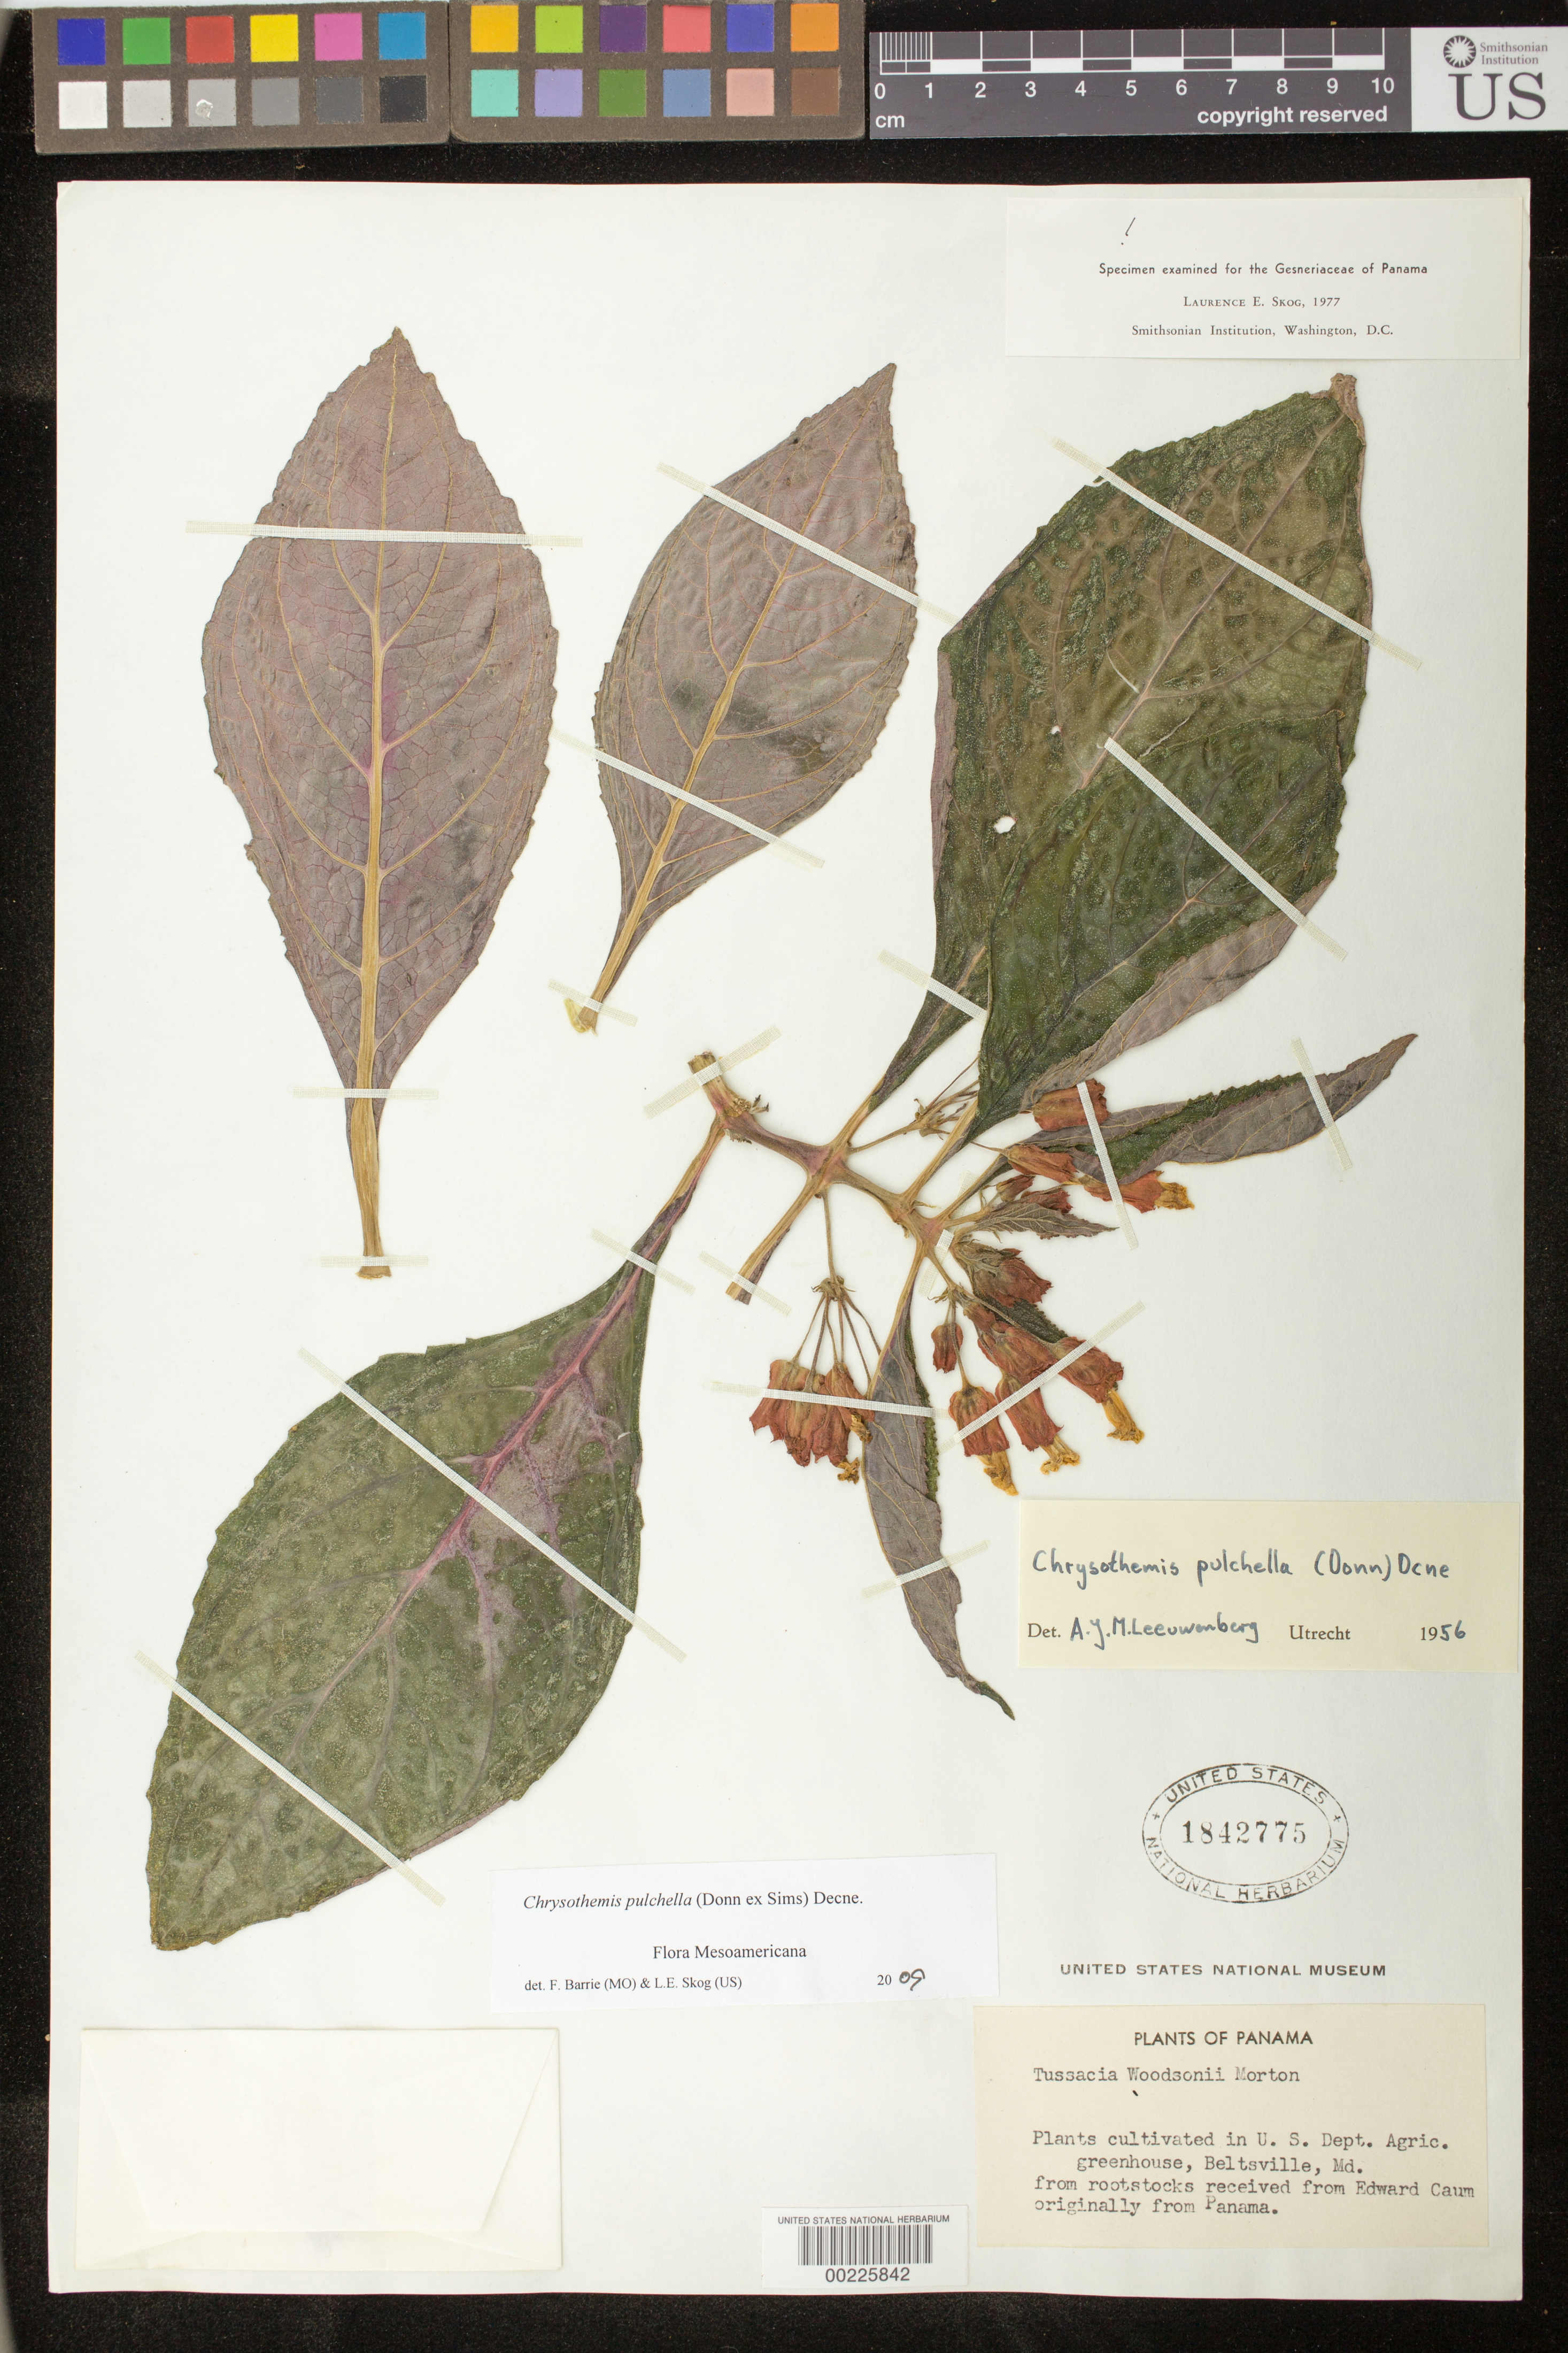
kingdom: Plantae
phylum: Tracheophyta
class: Magnoliopsida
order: Lamiales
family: Gesneriaceae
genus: Chrysothemis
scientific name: Chrysothemis pulchella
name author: (Donn ex Sims) Decne.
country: Panama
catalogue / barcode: US 1842775